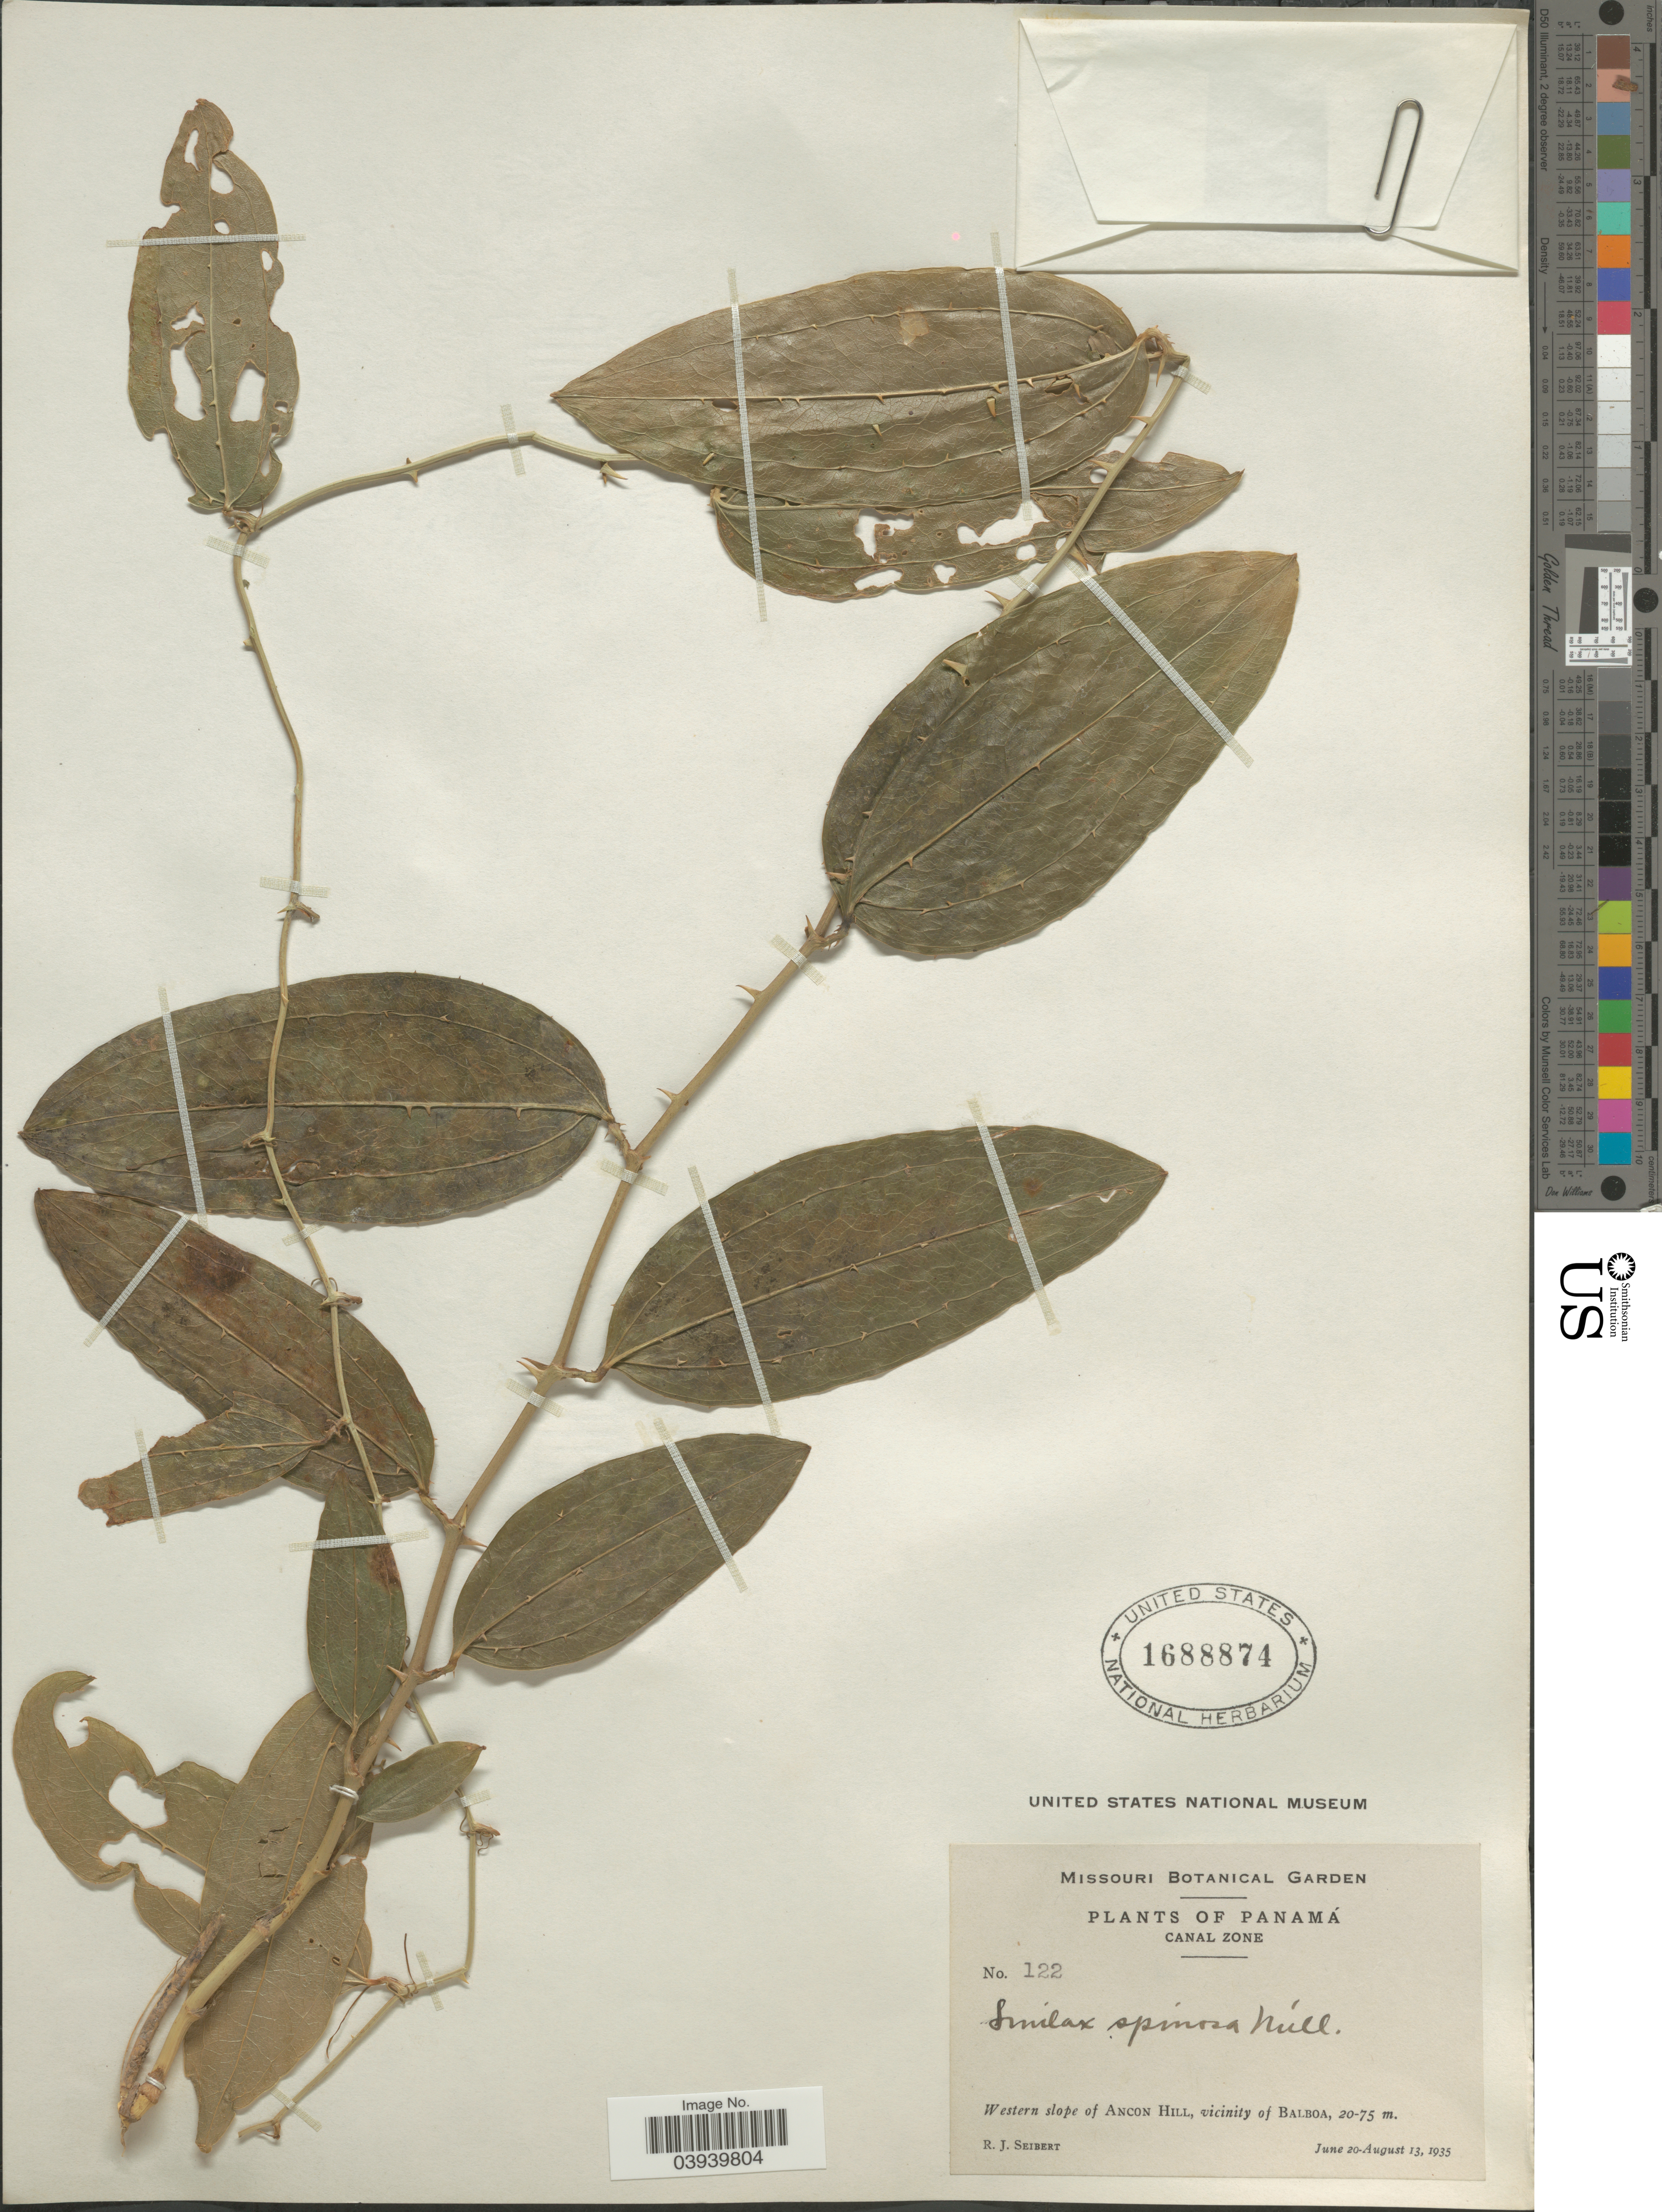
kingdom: Plantae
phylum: Tracheophyta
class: Liliopsida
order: Liliales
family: Smilacaceae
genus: Smilax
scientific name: Smilax spinosa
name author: Mill.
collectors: R. J. Seibert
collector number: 122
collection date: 1935-06-20/1935-08-13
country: Panama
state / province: Colón / Panamá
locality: Canal Zone. Western slope of Ancon Hill, vicinity of Balboa.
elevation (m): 20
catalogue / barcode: US 1688874